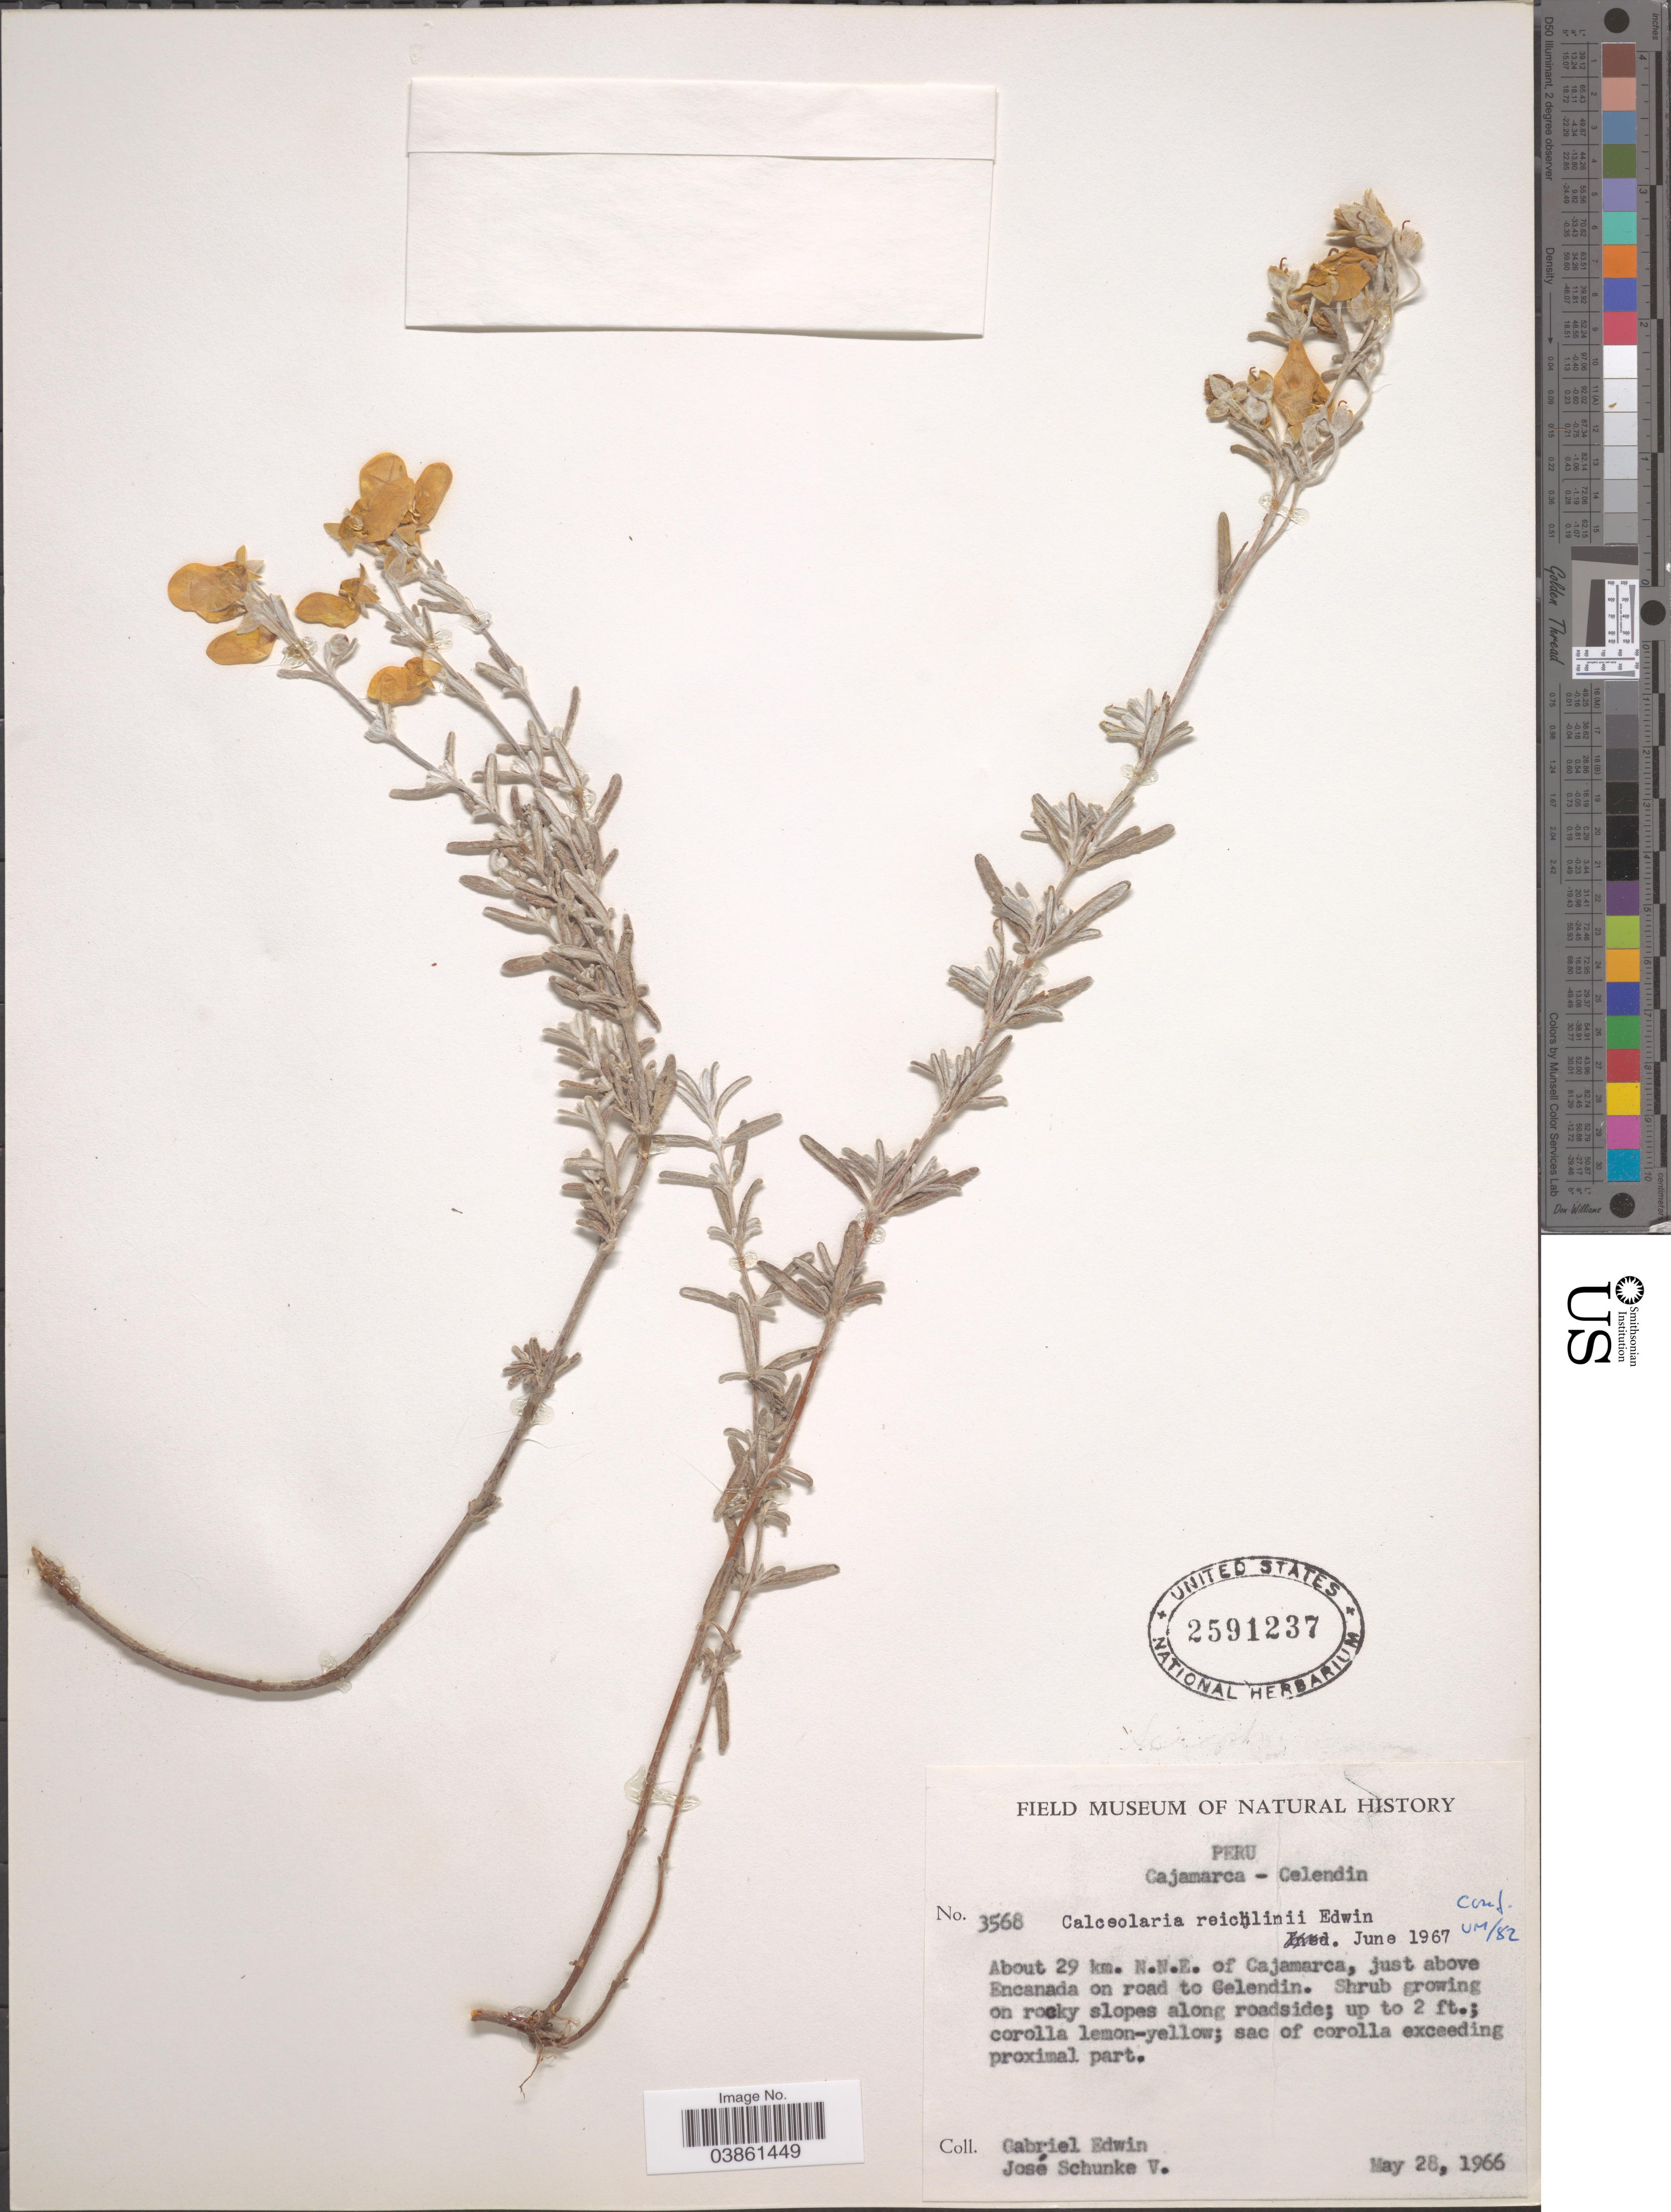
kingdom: Plantae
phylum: Tracheophyta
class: Magnoliopsida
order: Lamiales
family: Calceolariaceae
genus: Calceolaria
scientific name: Calceolaria reichlinii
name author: Edwin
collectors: G. Edwin & J. Schunke Vigo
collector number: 3568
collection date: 1966-05-28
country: Peru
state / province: Cajamarca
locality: Cajamarca - Celendin. About 29 km. N.N.E. of Cajamarca, just above Encanada on road to Celendin.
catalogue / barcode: US 2591237